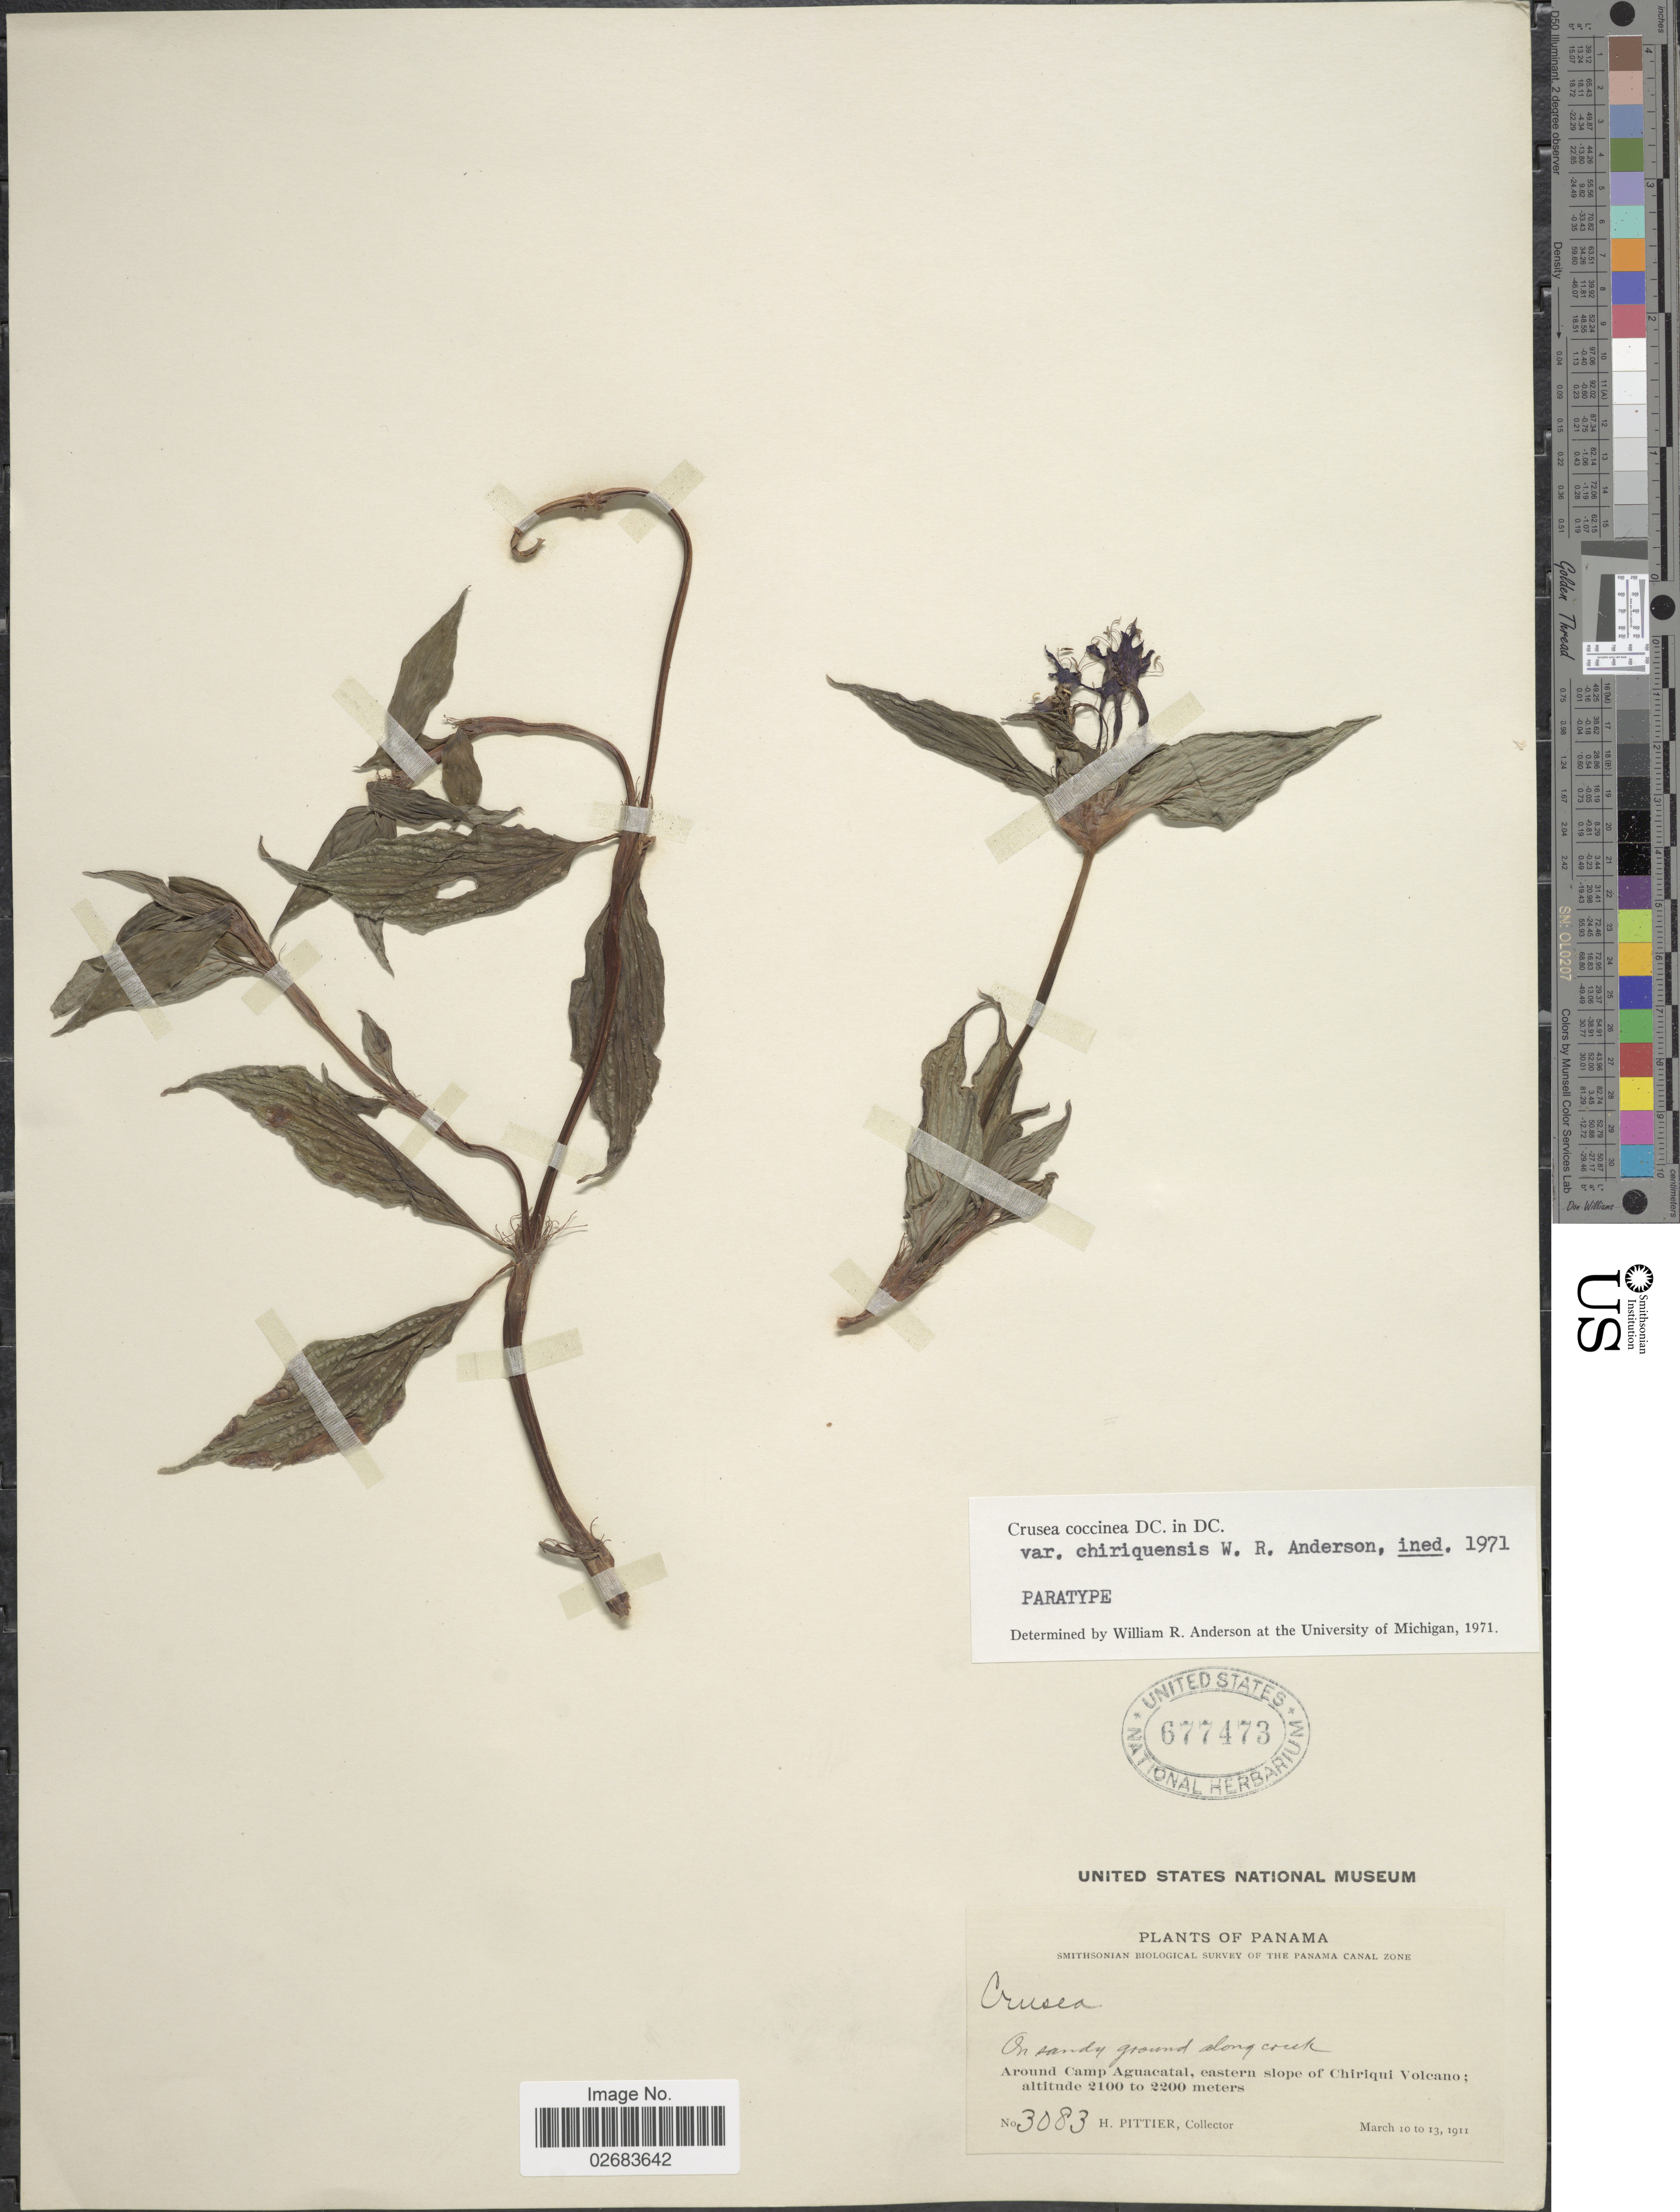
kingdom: Plantae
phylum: Tracheophyta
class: Magnoliopsida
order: Gentianales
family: Rubiaceae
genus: Crusea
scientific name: Crusea coccinea var. chiriquensis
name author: W.R. Anderson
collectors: H. F. Pittier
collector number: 3083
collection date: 1911-03-10/1911-03-13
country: Panama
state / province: Chiriqui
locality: Around Camp Aguacatal, eastern slope of Chiriqui Volcano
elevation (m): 2100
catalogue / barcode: US 677473